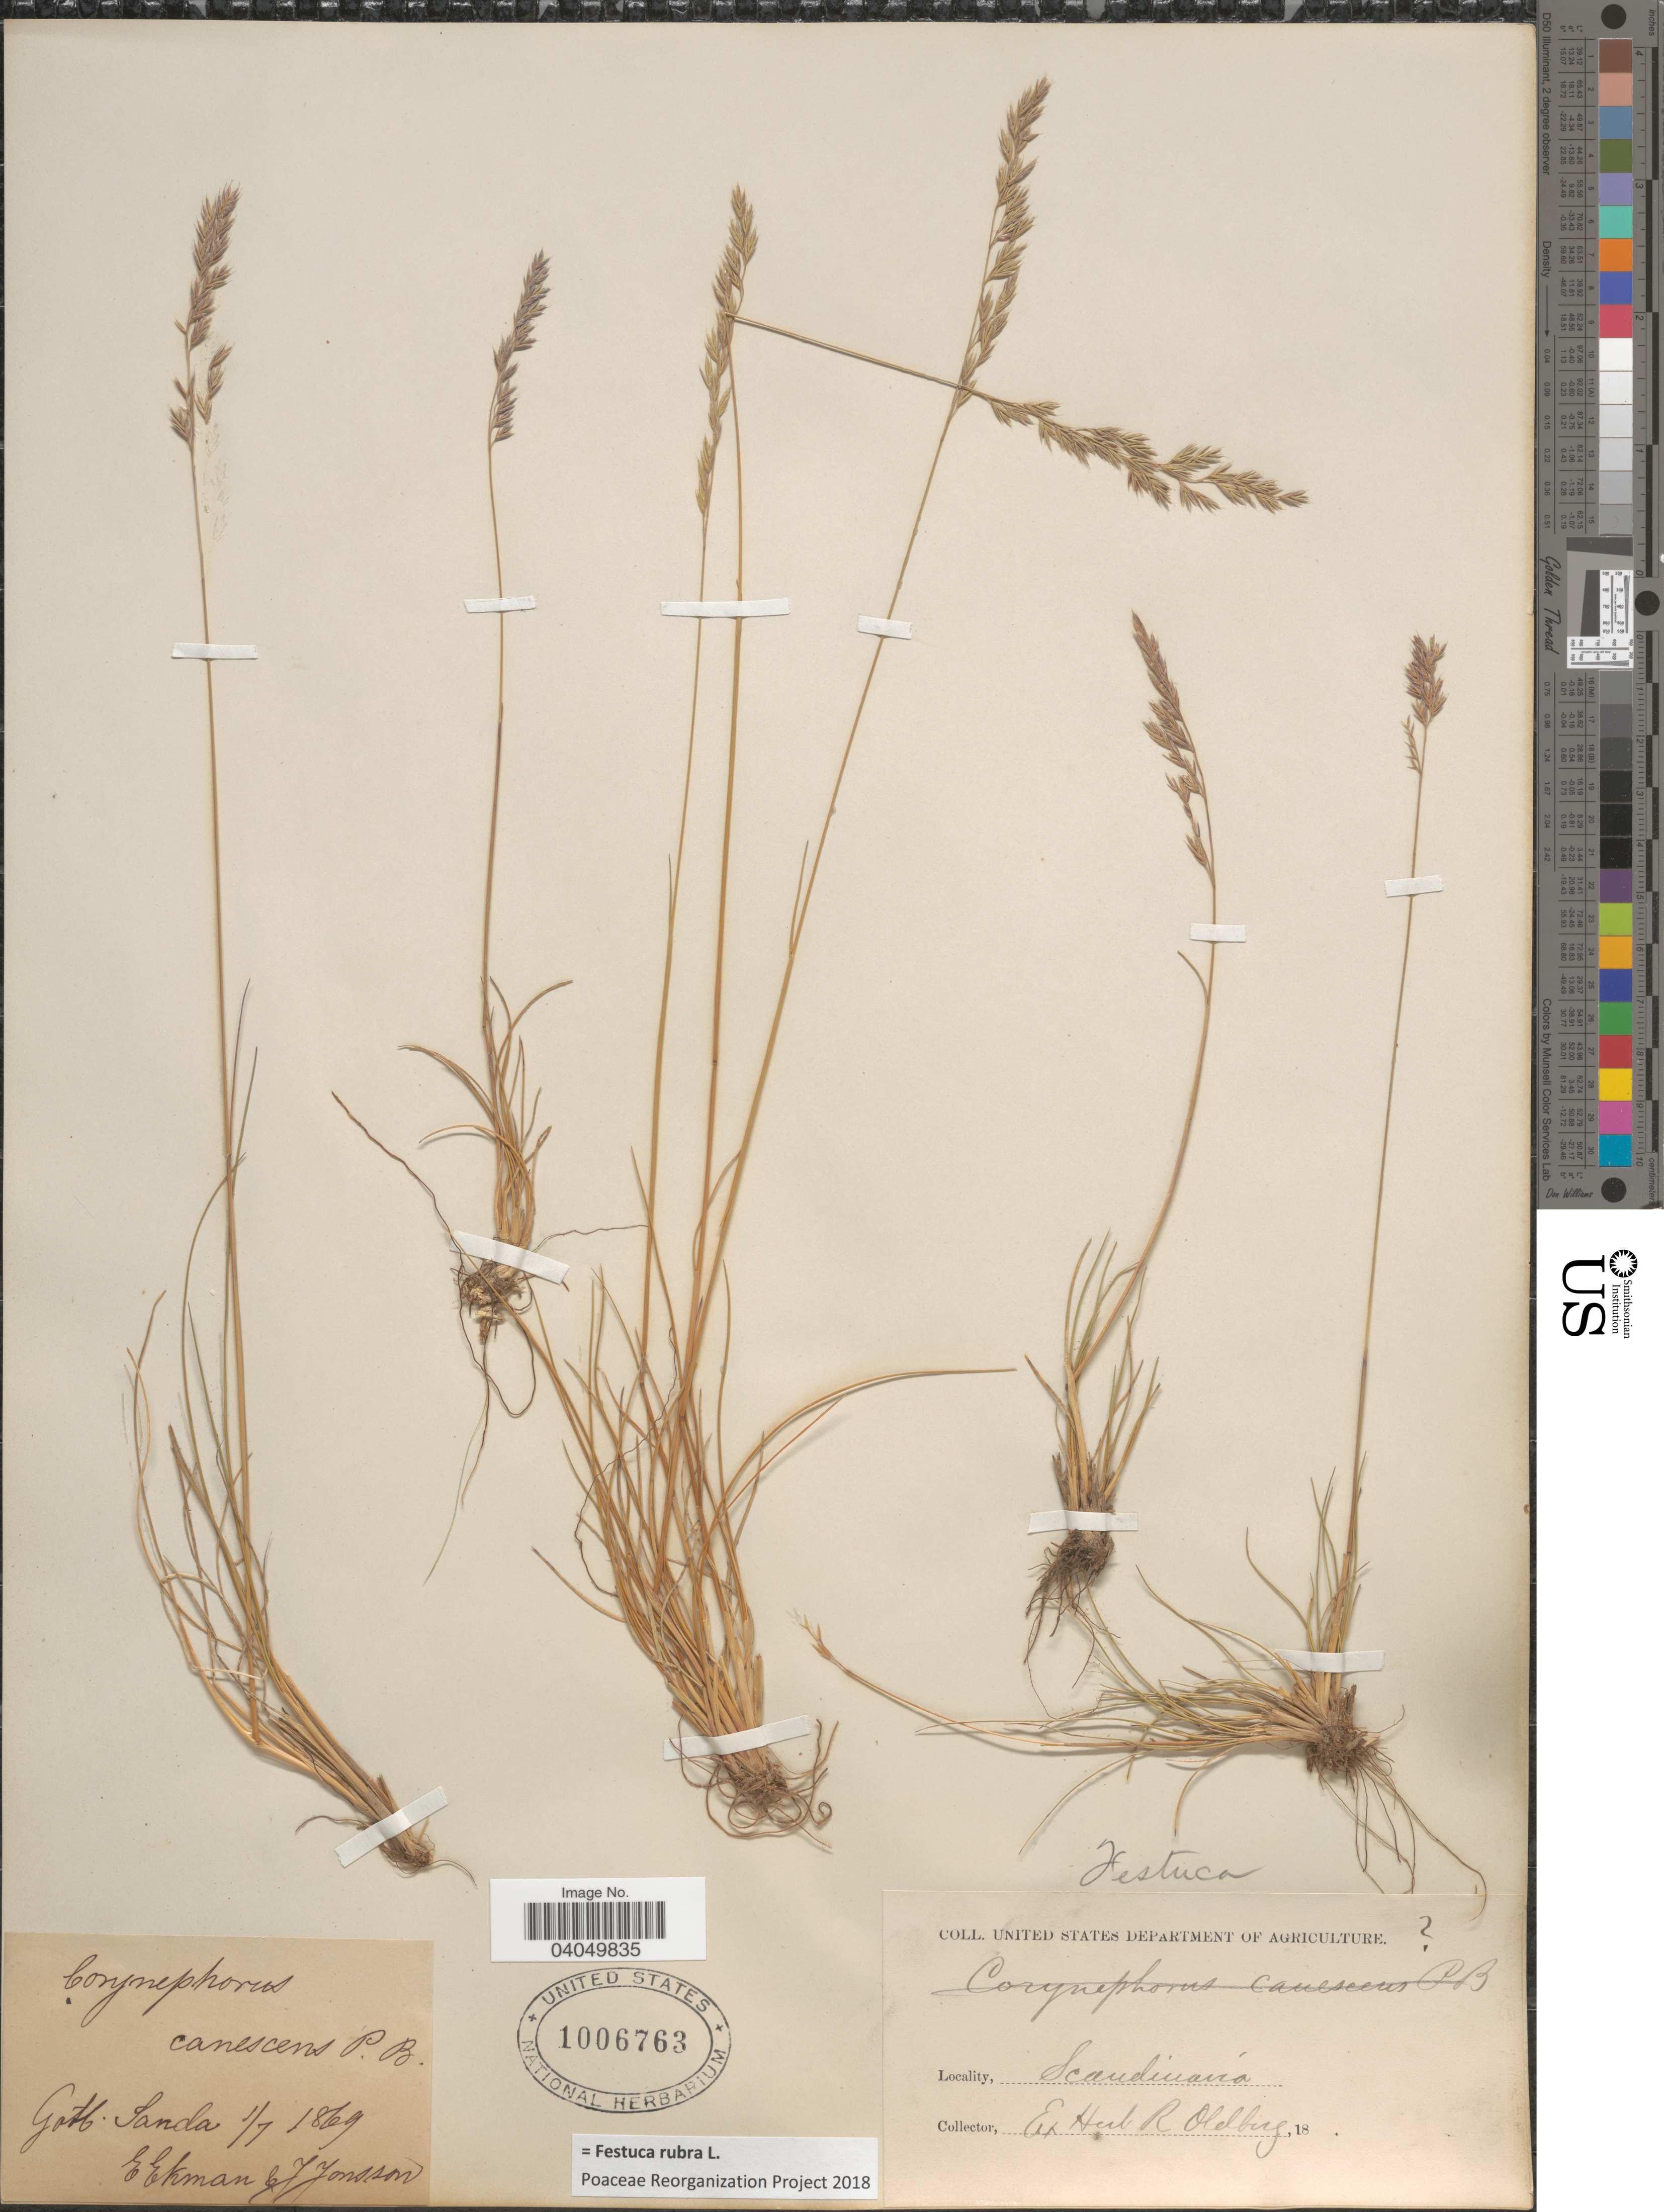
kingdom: Plantae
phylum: Tracheophyta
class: Liliopsida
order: Poales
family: Poaceae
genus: Festuca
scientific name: Festuca rubra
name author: L.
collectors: E. Ekman & J. Jonsson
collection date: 1869-07-01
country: Sweden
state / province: Gotland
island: Gotland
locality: Scandinavia. Gotl. Sanda.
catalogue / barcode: US 1006763